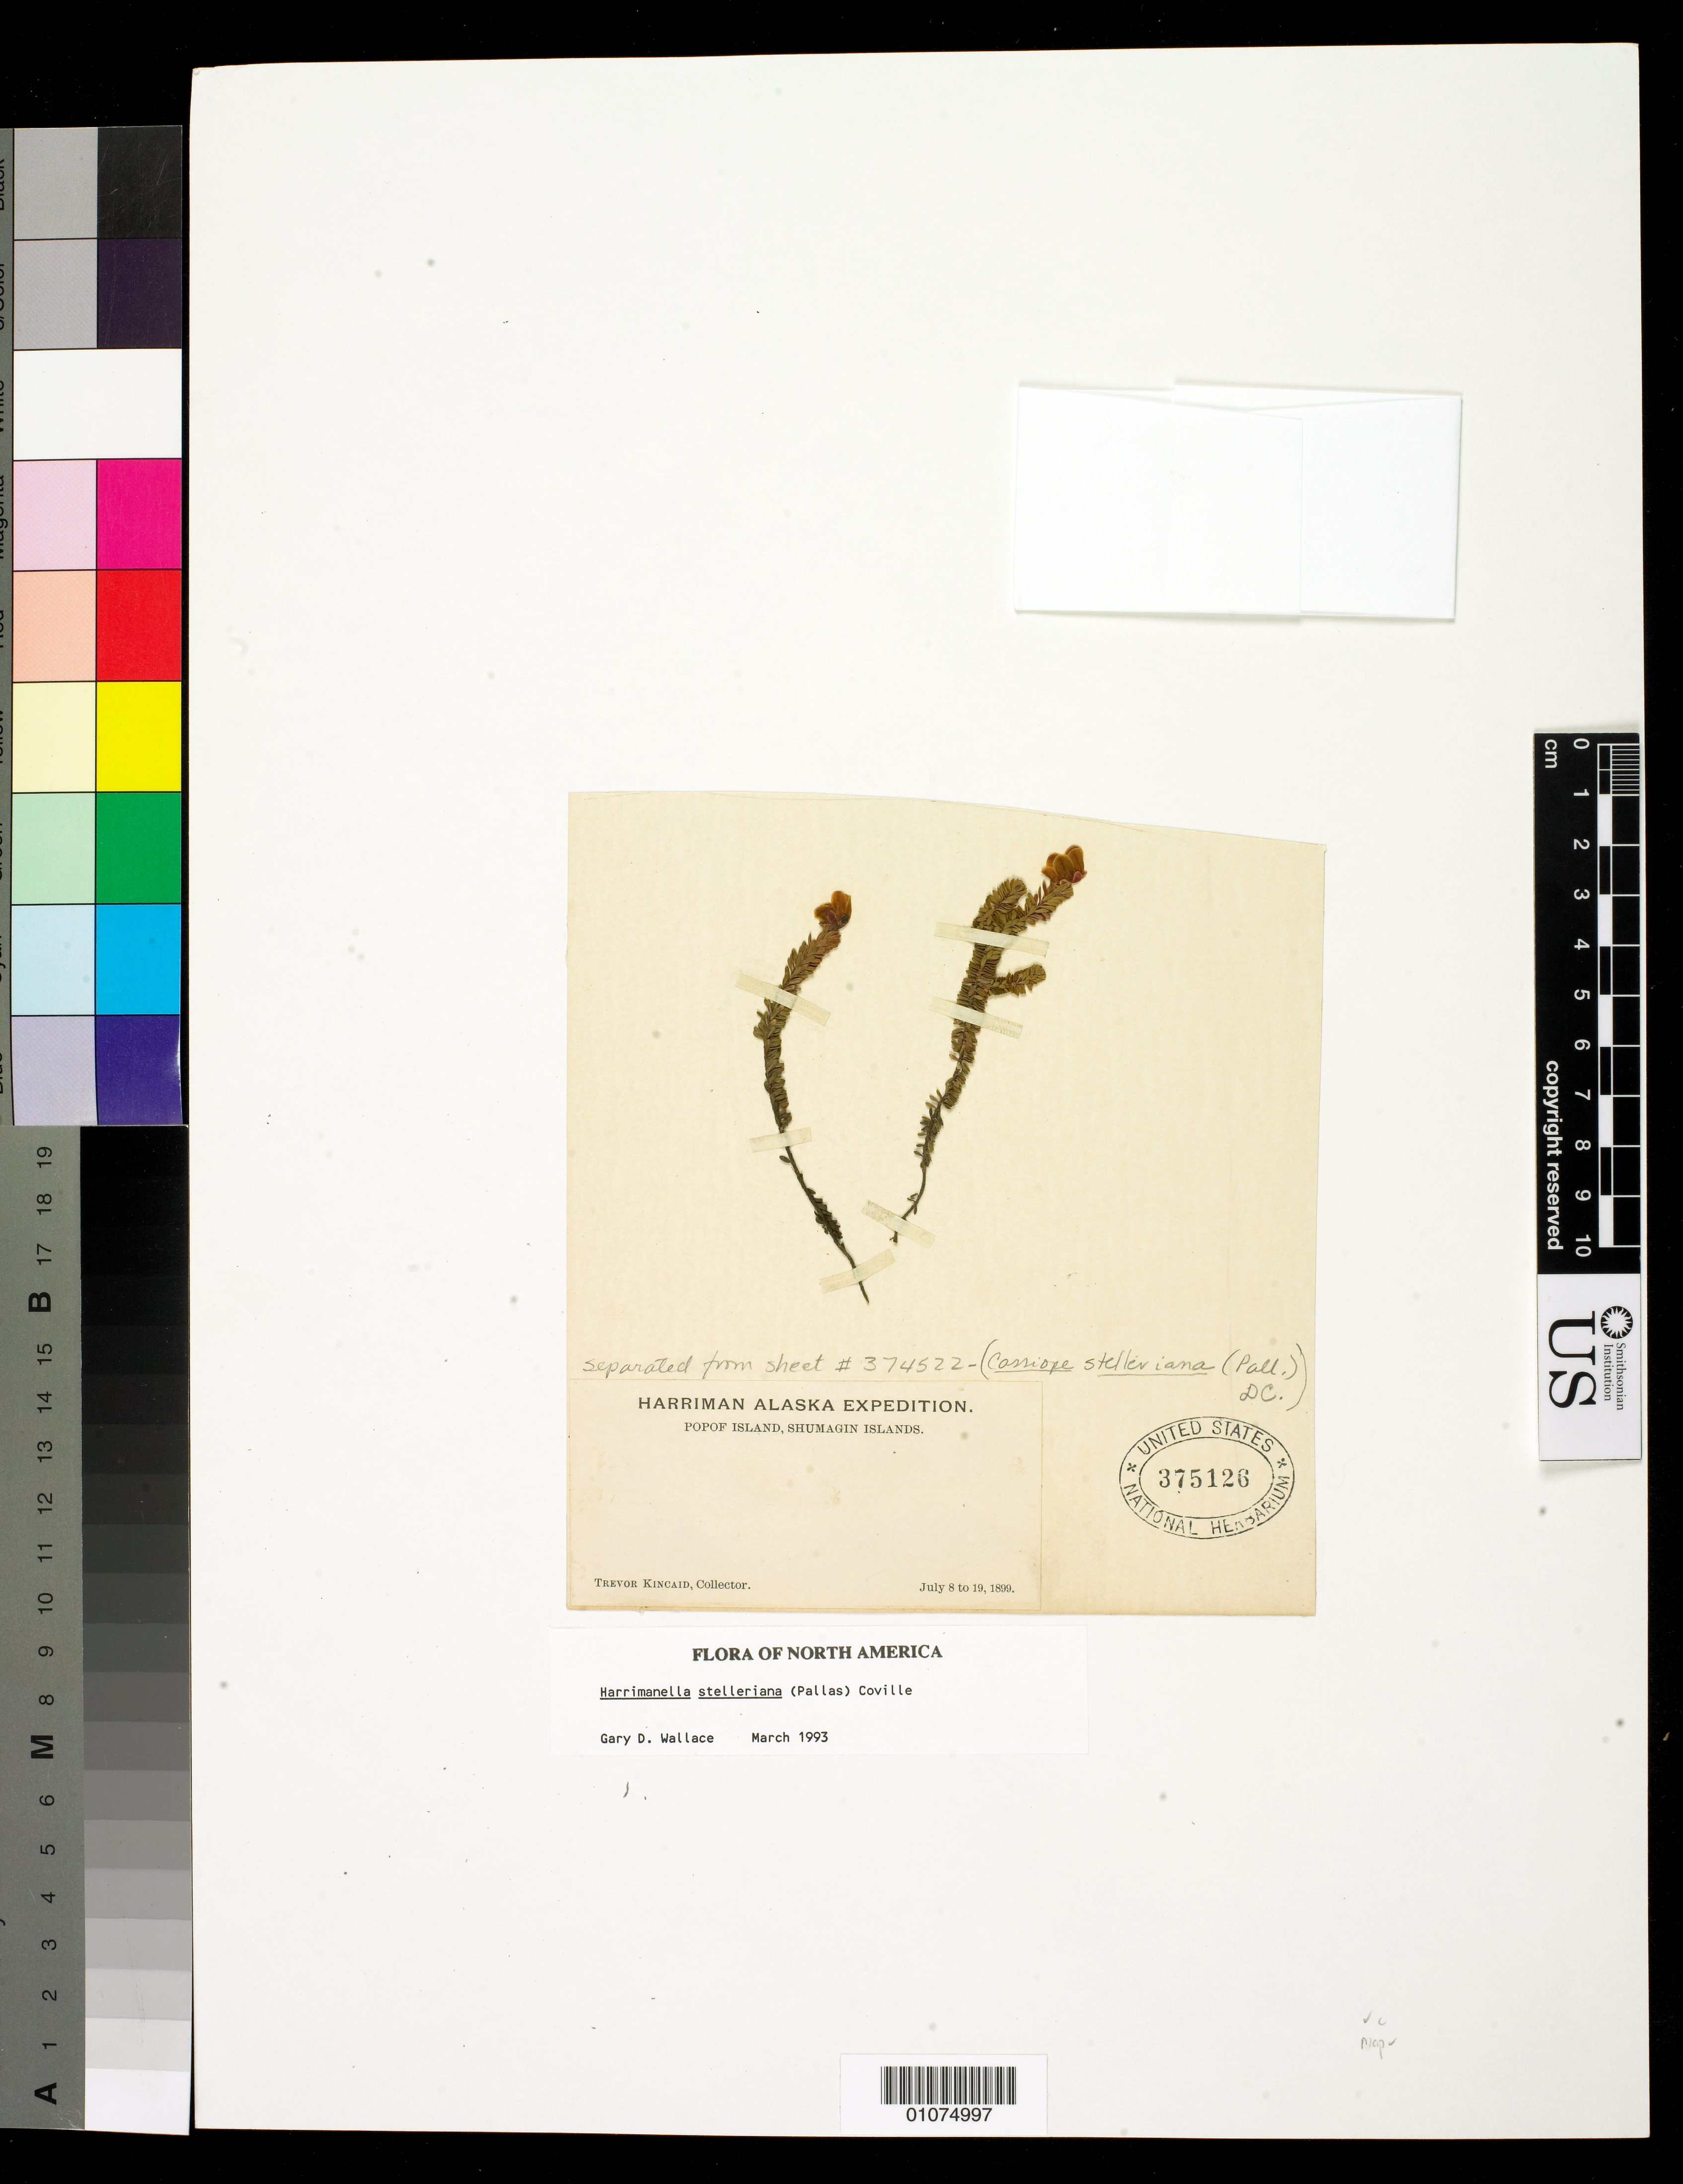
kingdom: Plantae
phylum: Tracheophyta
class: Magnoliopsida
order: Ericales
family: Ericaceae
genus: Harrimanella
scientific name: Harrimanella stelleriana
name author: (Pall.) Coville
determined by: Wallace, G. D.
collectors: T. C. Kincaid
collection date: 1899-07-08/1899-07-19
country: United States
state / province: Alaska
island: Popof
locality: Popof Island.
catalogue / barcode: US 375126